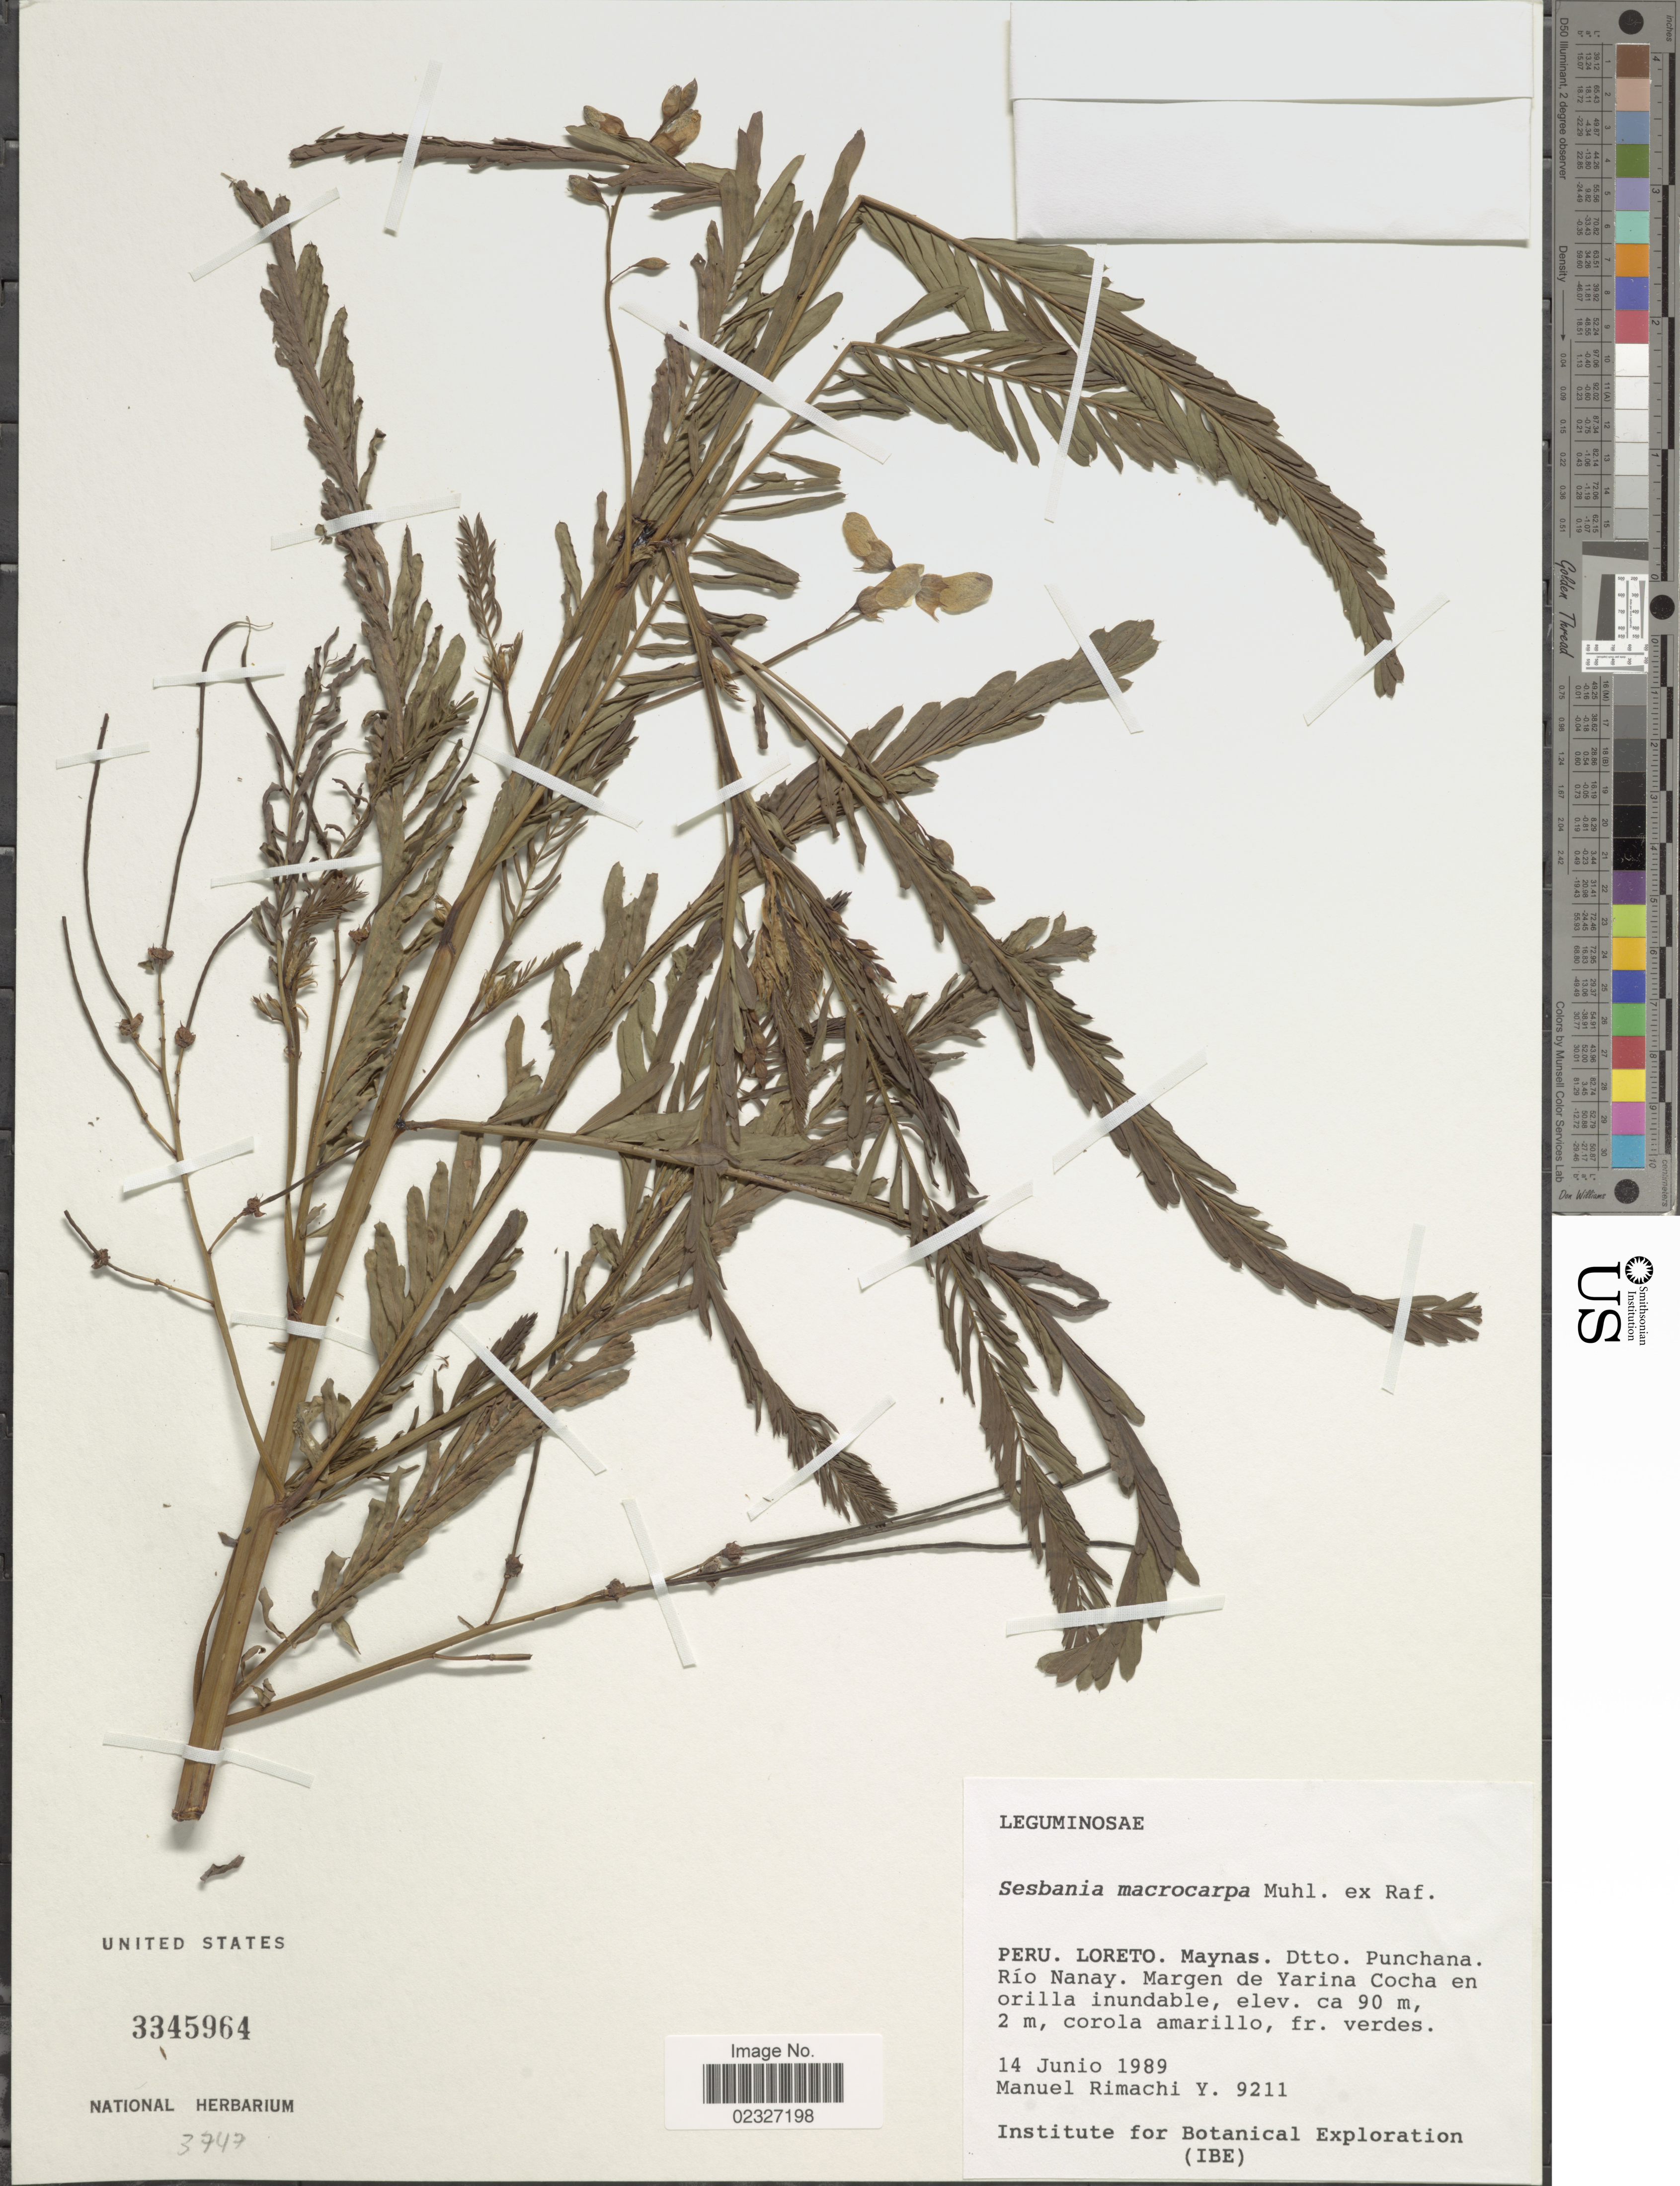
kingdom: Plantae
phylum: Tracheophyta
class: Magnoliopsida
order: Fabales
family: Fabaceae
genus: Sesbania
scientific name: Sesbania macrocarpa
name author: Raf.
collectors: M. Rimachi Y.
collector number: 9211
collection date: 1989-06-14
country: Peru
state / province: Loreto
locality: Maynas. Dtto. Pnchana. Río Nanay. Margen de Yarina Cocha en orilla inundable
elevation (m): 90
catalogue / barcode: US 3345964